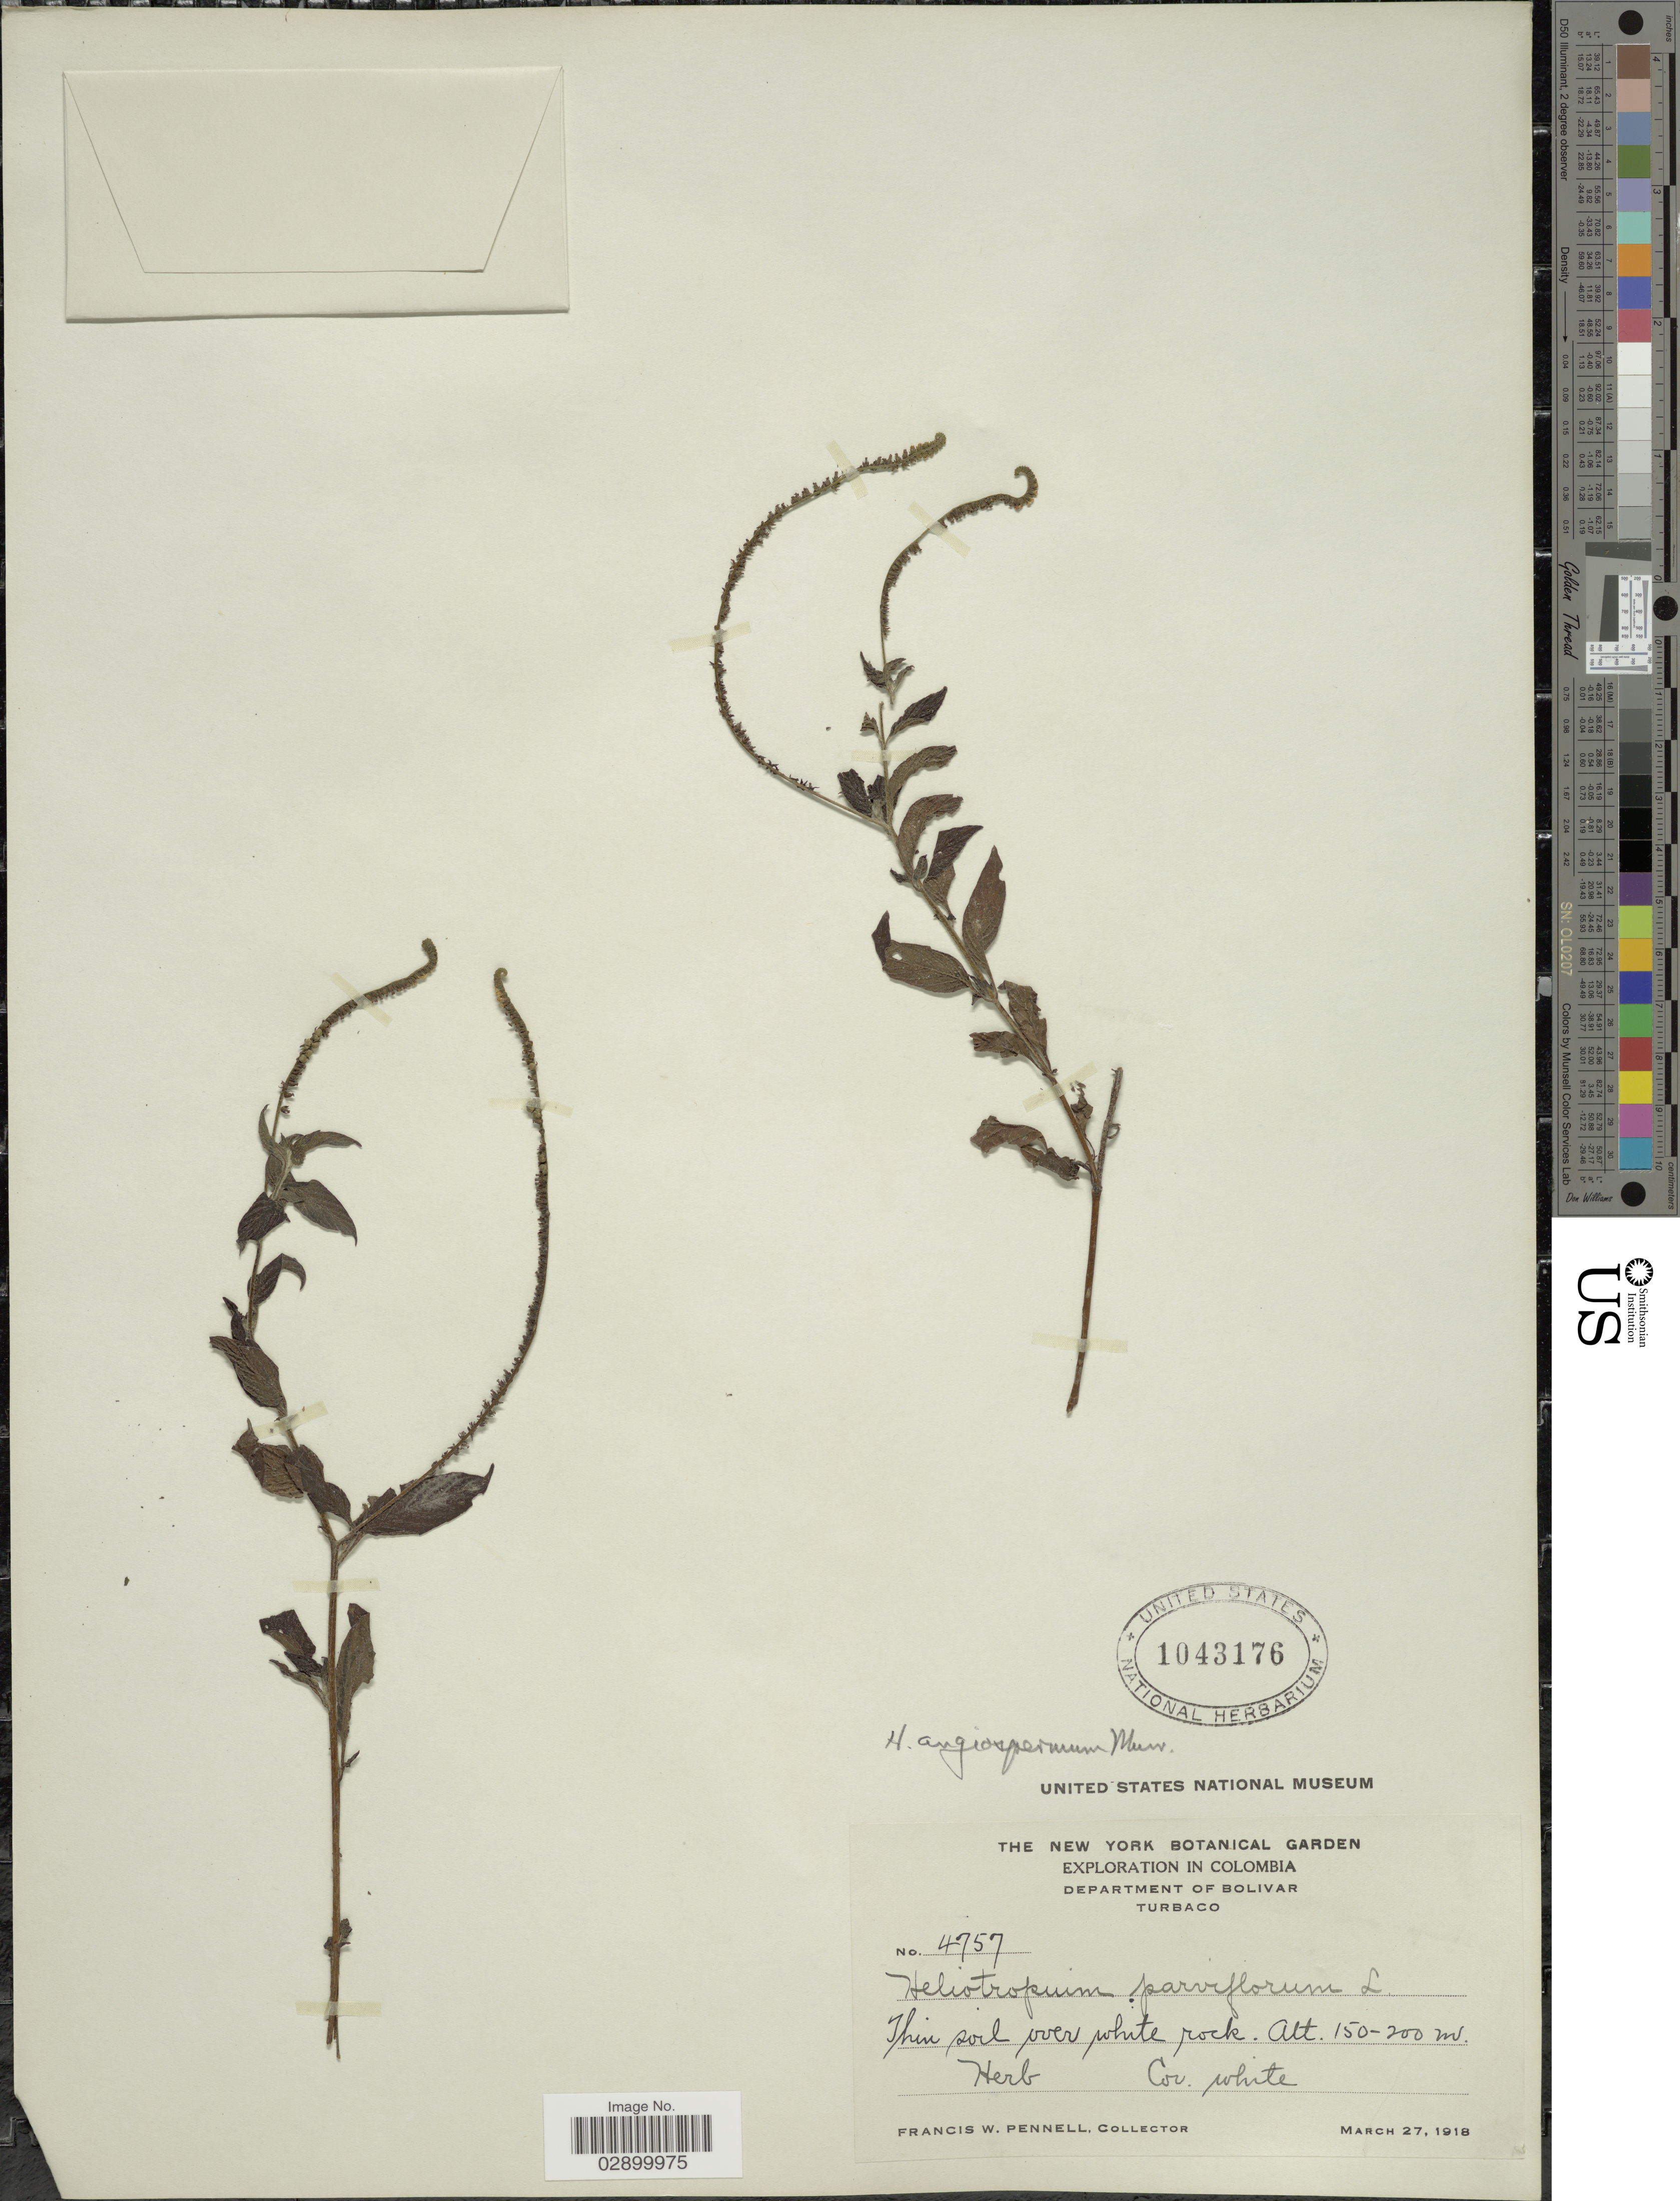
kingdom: Plantae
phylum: Tracheophyta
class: Magnoliopsida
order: Boraginales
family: Heliotropiaceae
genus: Heliotropium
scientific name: Heliotropium angiospermum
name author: Murray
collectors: F. W. Pennell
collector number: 4757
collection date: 1918-03-27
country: Colombia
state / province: Bolívar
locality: Department of Bolivar. Turbaco.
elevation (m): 150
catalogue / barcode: US 1043176